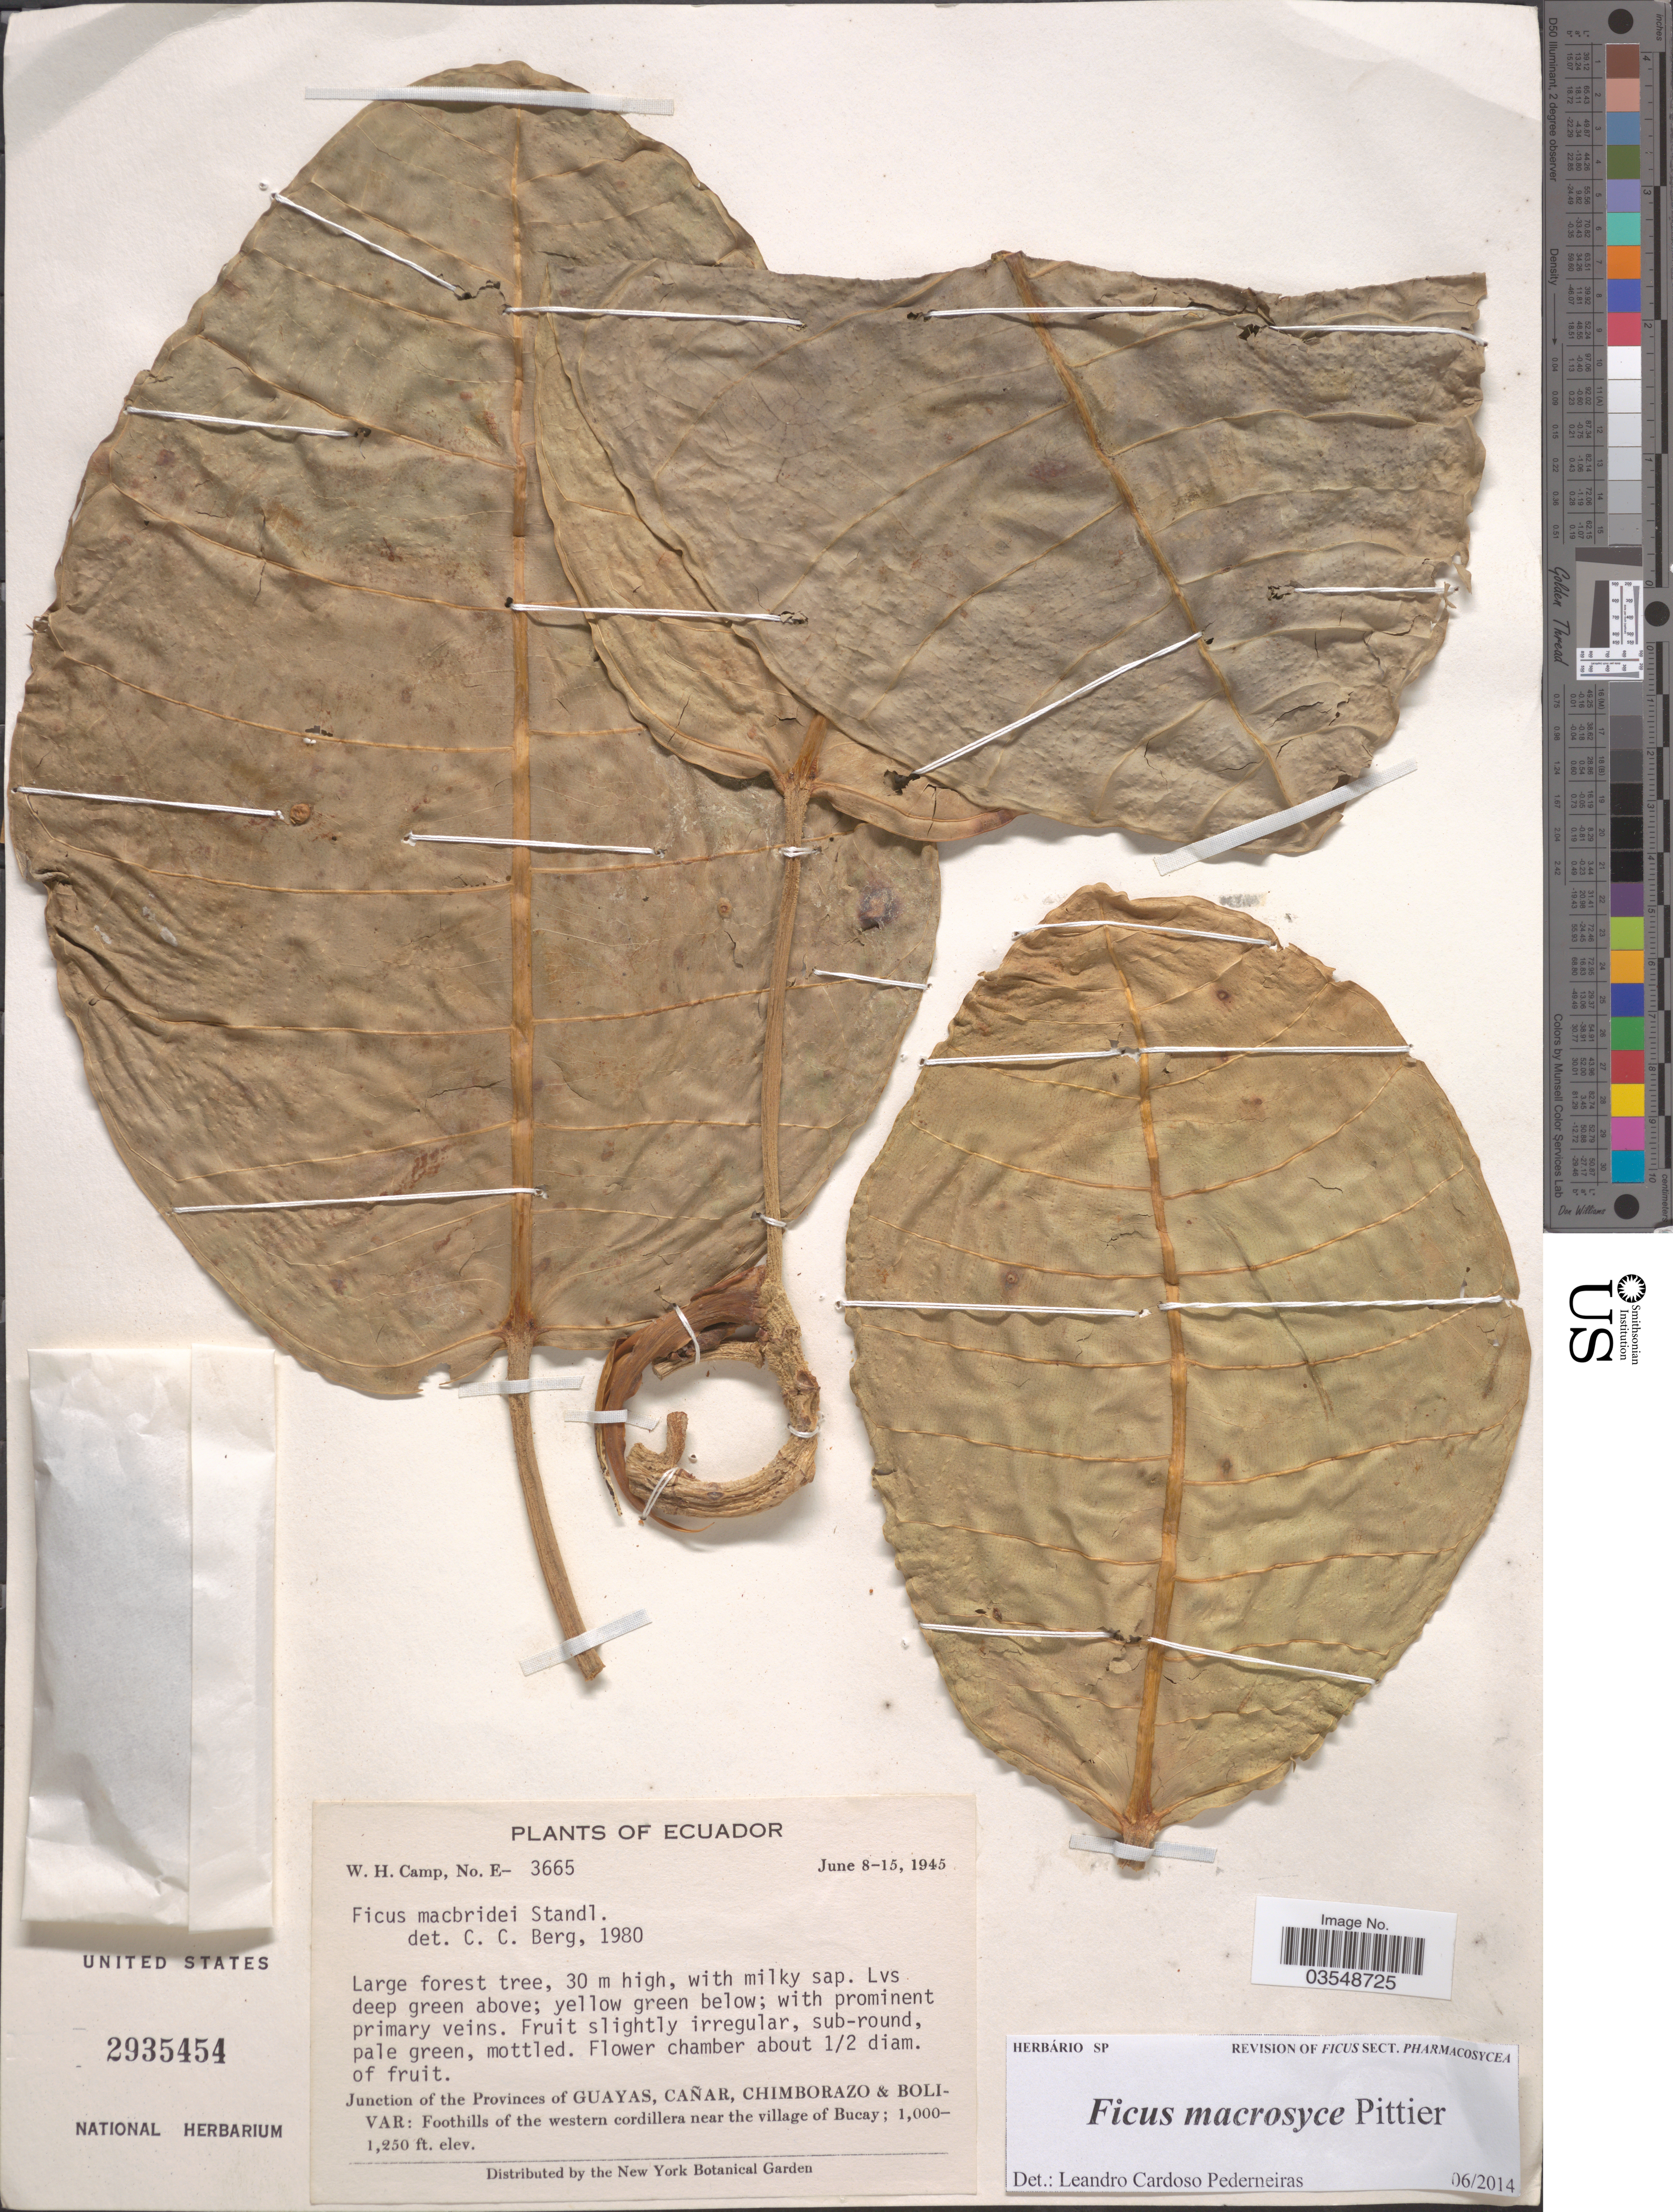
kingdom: Plantae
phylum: Tracheophyta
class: Magnoliopsida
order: Rosales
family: Moraceae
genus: Ficus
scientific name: Ficus macrosyce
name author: Pittier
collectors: W. H. Camp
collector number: E-3665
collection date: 1945-06-08/1945-06-15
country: Colombia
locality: Junction of the Provinces of Guayas, Cañar, Chimborazo & Bolivar: Foothills of the western cordillera near the village of Bucay.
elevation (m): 381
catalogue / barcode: US 2935454